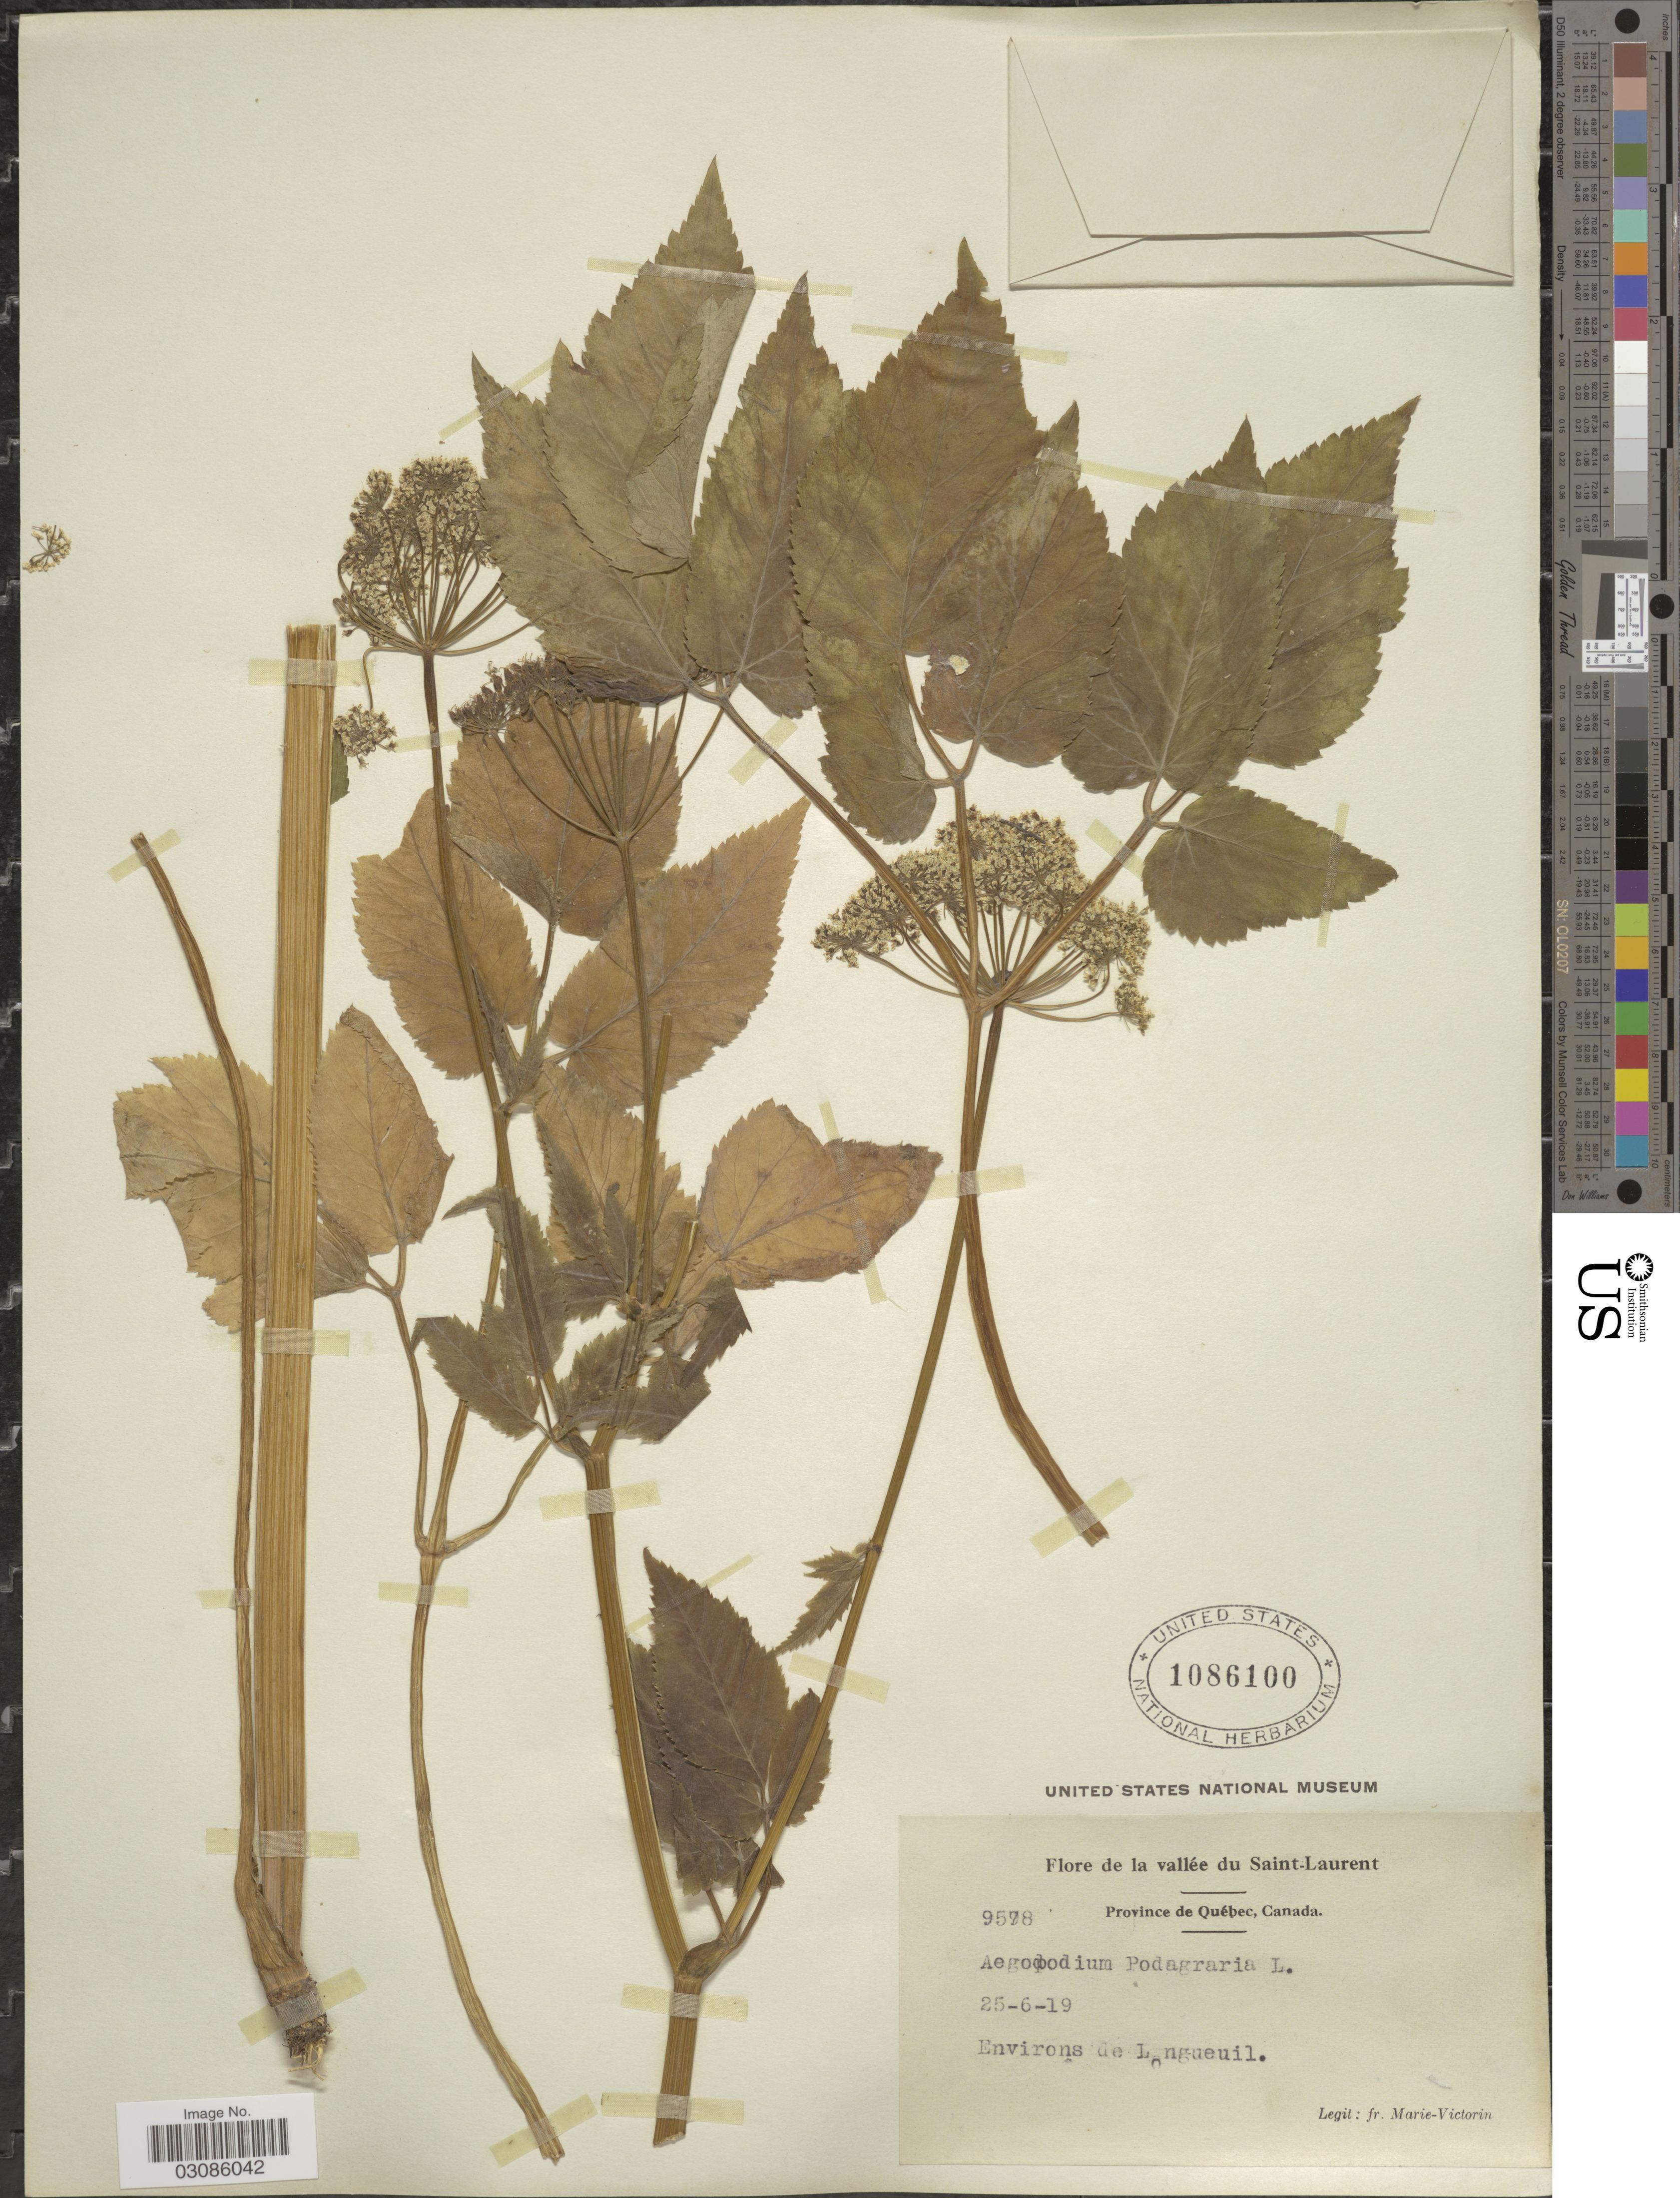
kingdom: Plantae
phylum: Tracheophyta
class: Magnoliopsida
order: Apiales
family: Apiaceae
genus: Aegopodium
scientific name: Aegopodium podagraria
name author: L.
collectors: F. Marie-Victorin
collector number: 9578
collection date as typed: Transcribed d/m/y: 25/6/19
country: Canada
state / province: Quebec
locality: Vallée du Saint-Laurent, Environs de Longueuil.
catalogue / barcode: US 1086100